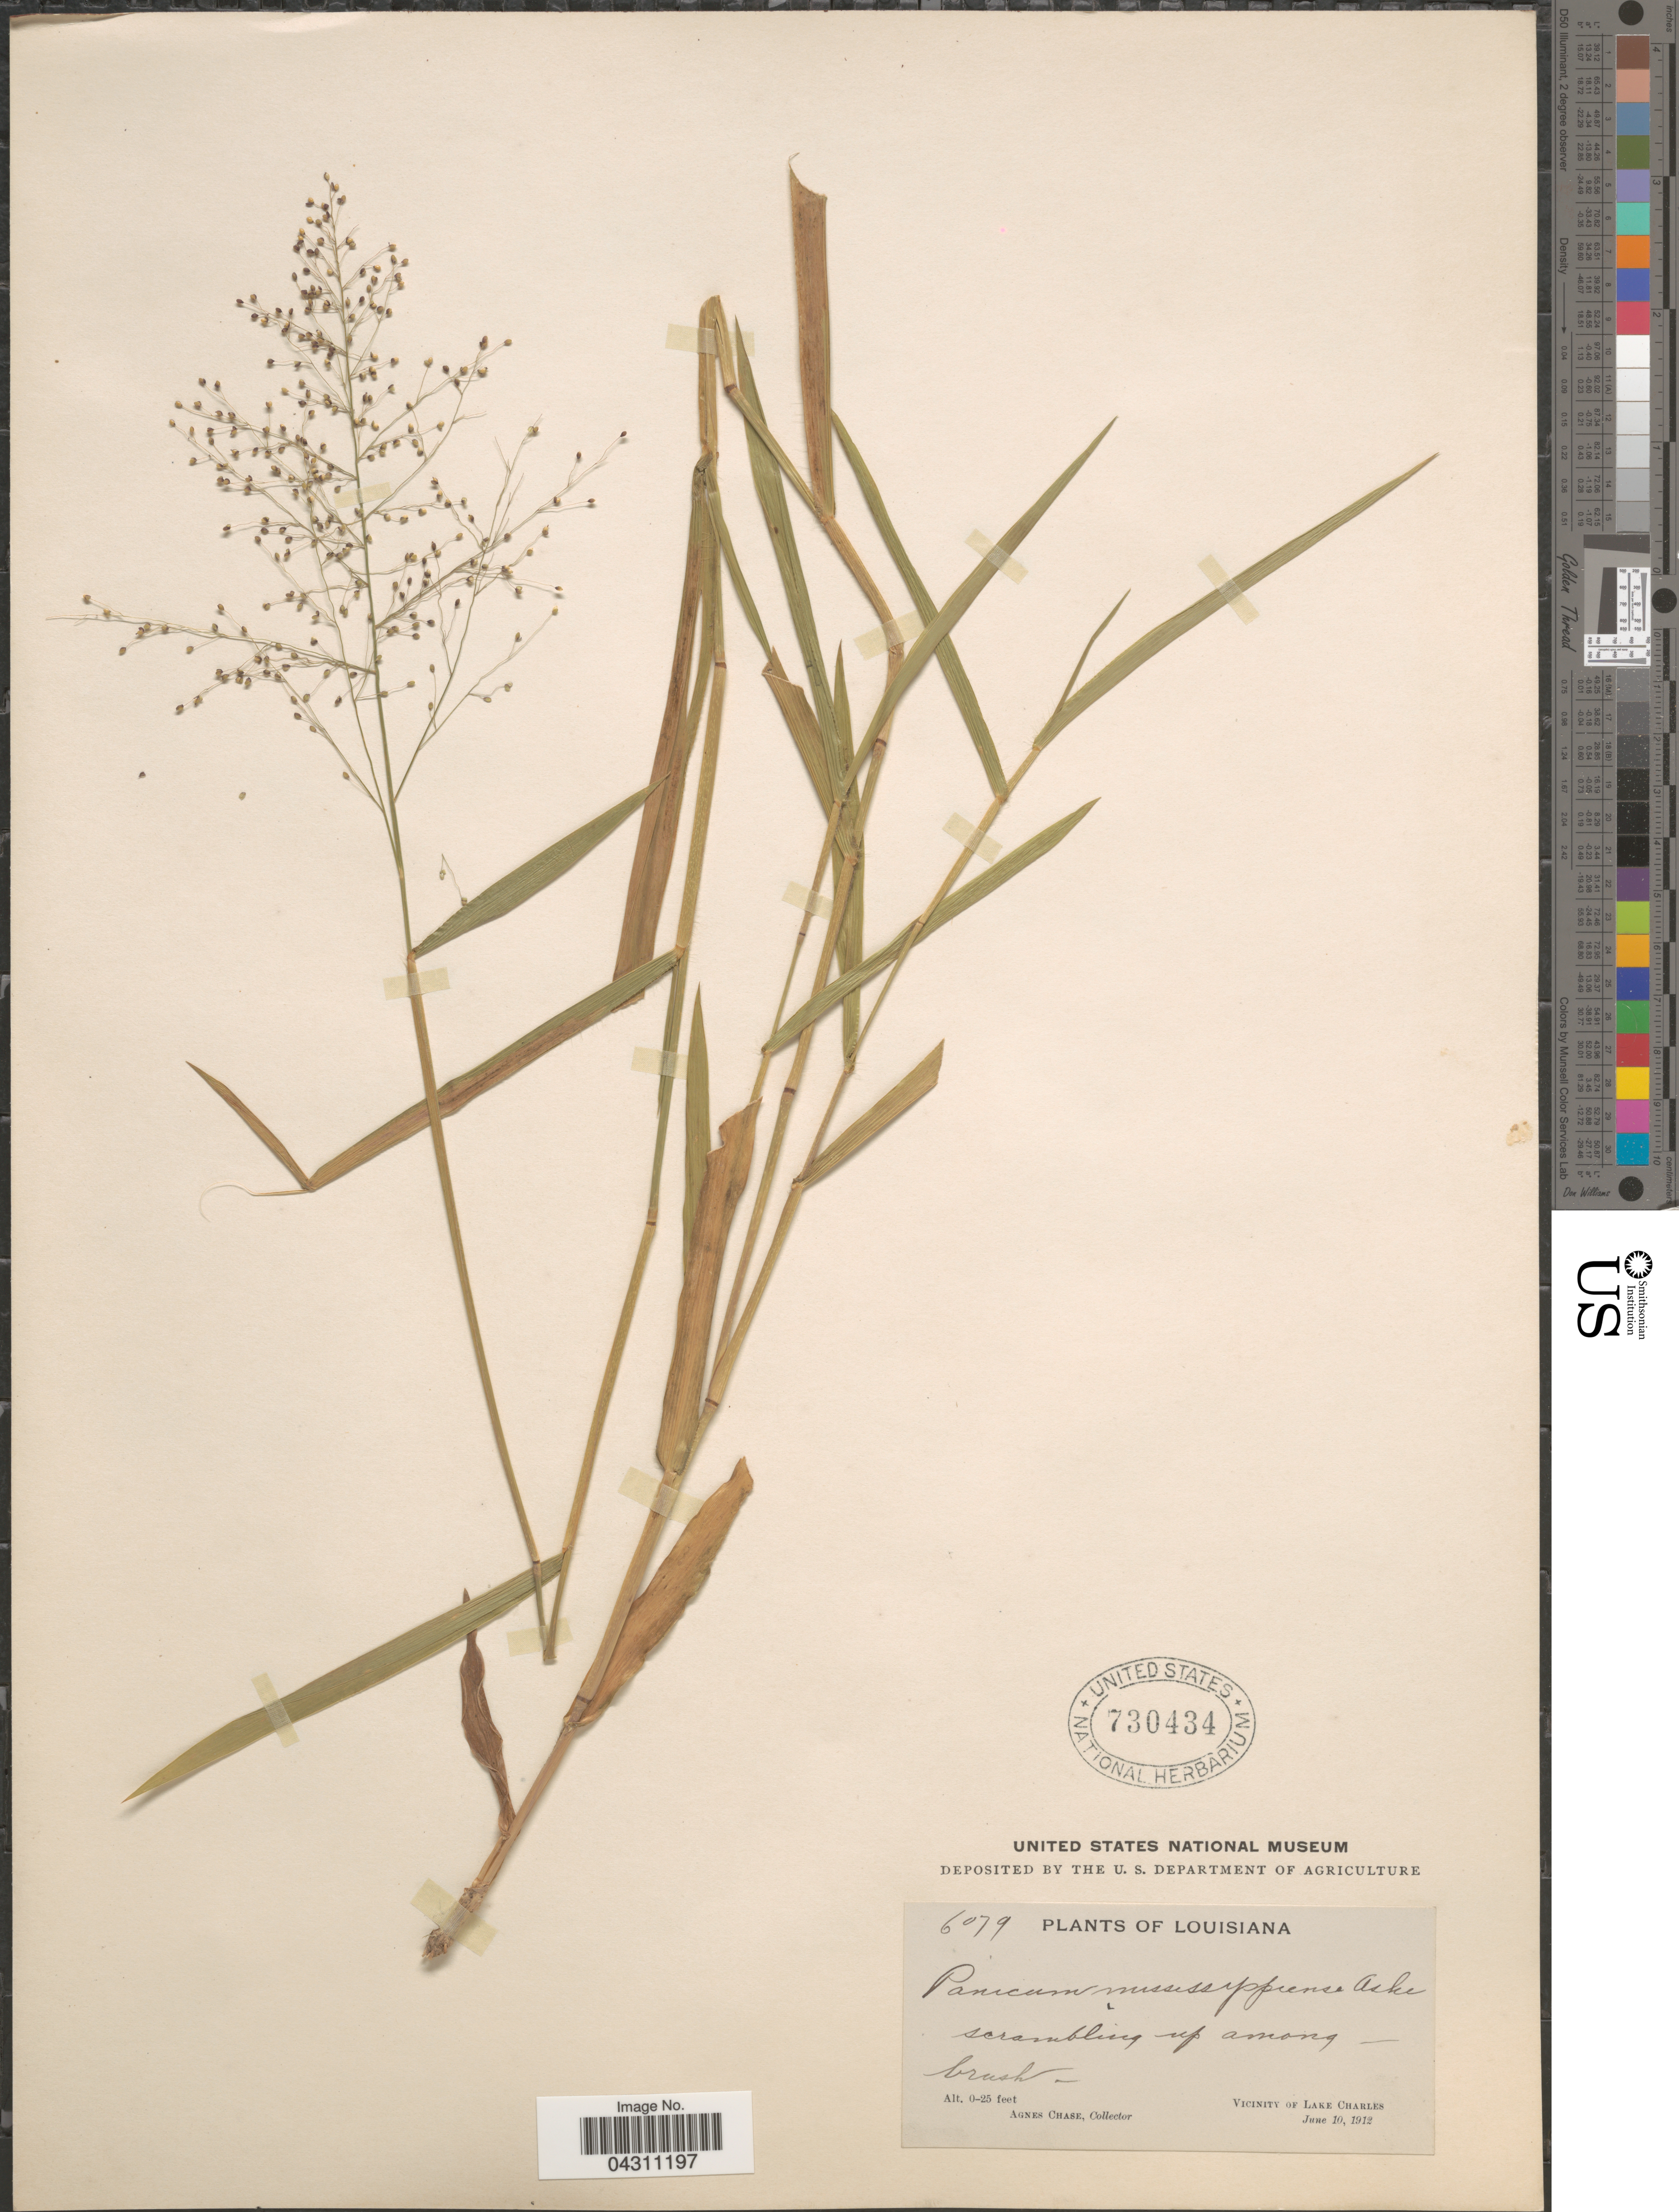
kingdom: Plantae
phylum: Tracheophyta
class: Liliopsida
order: Poales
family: Poaceae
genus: Dichanthelium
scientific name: Dichanthelium sphaerocarpon var. sphaerocarpon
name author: (Elliott) Gould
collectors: A. Chase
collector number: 6079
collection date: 1912-06-10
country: United States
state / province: Louisiana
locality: Vicinity of Lake Charles.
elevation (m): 0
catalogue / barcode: US 730434